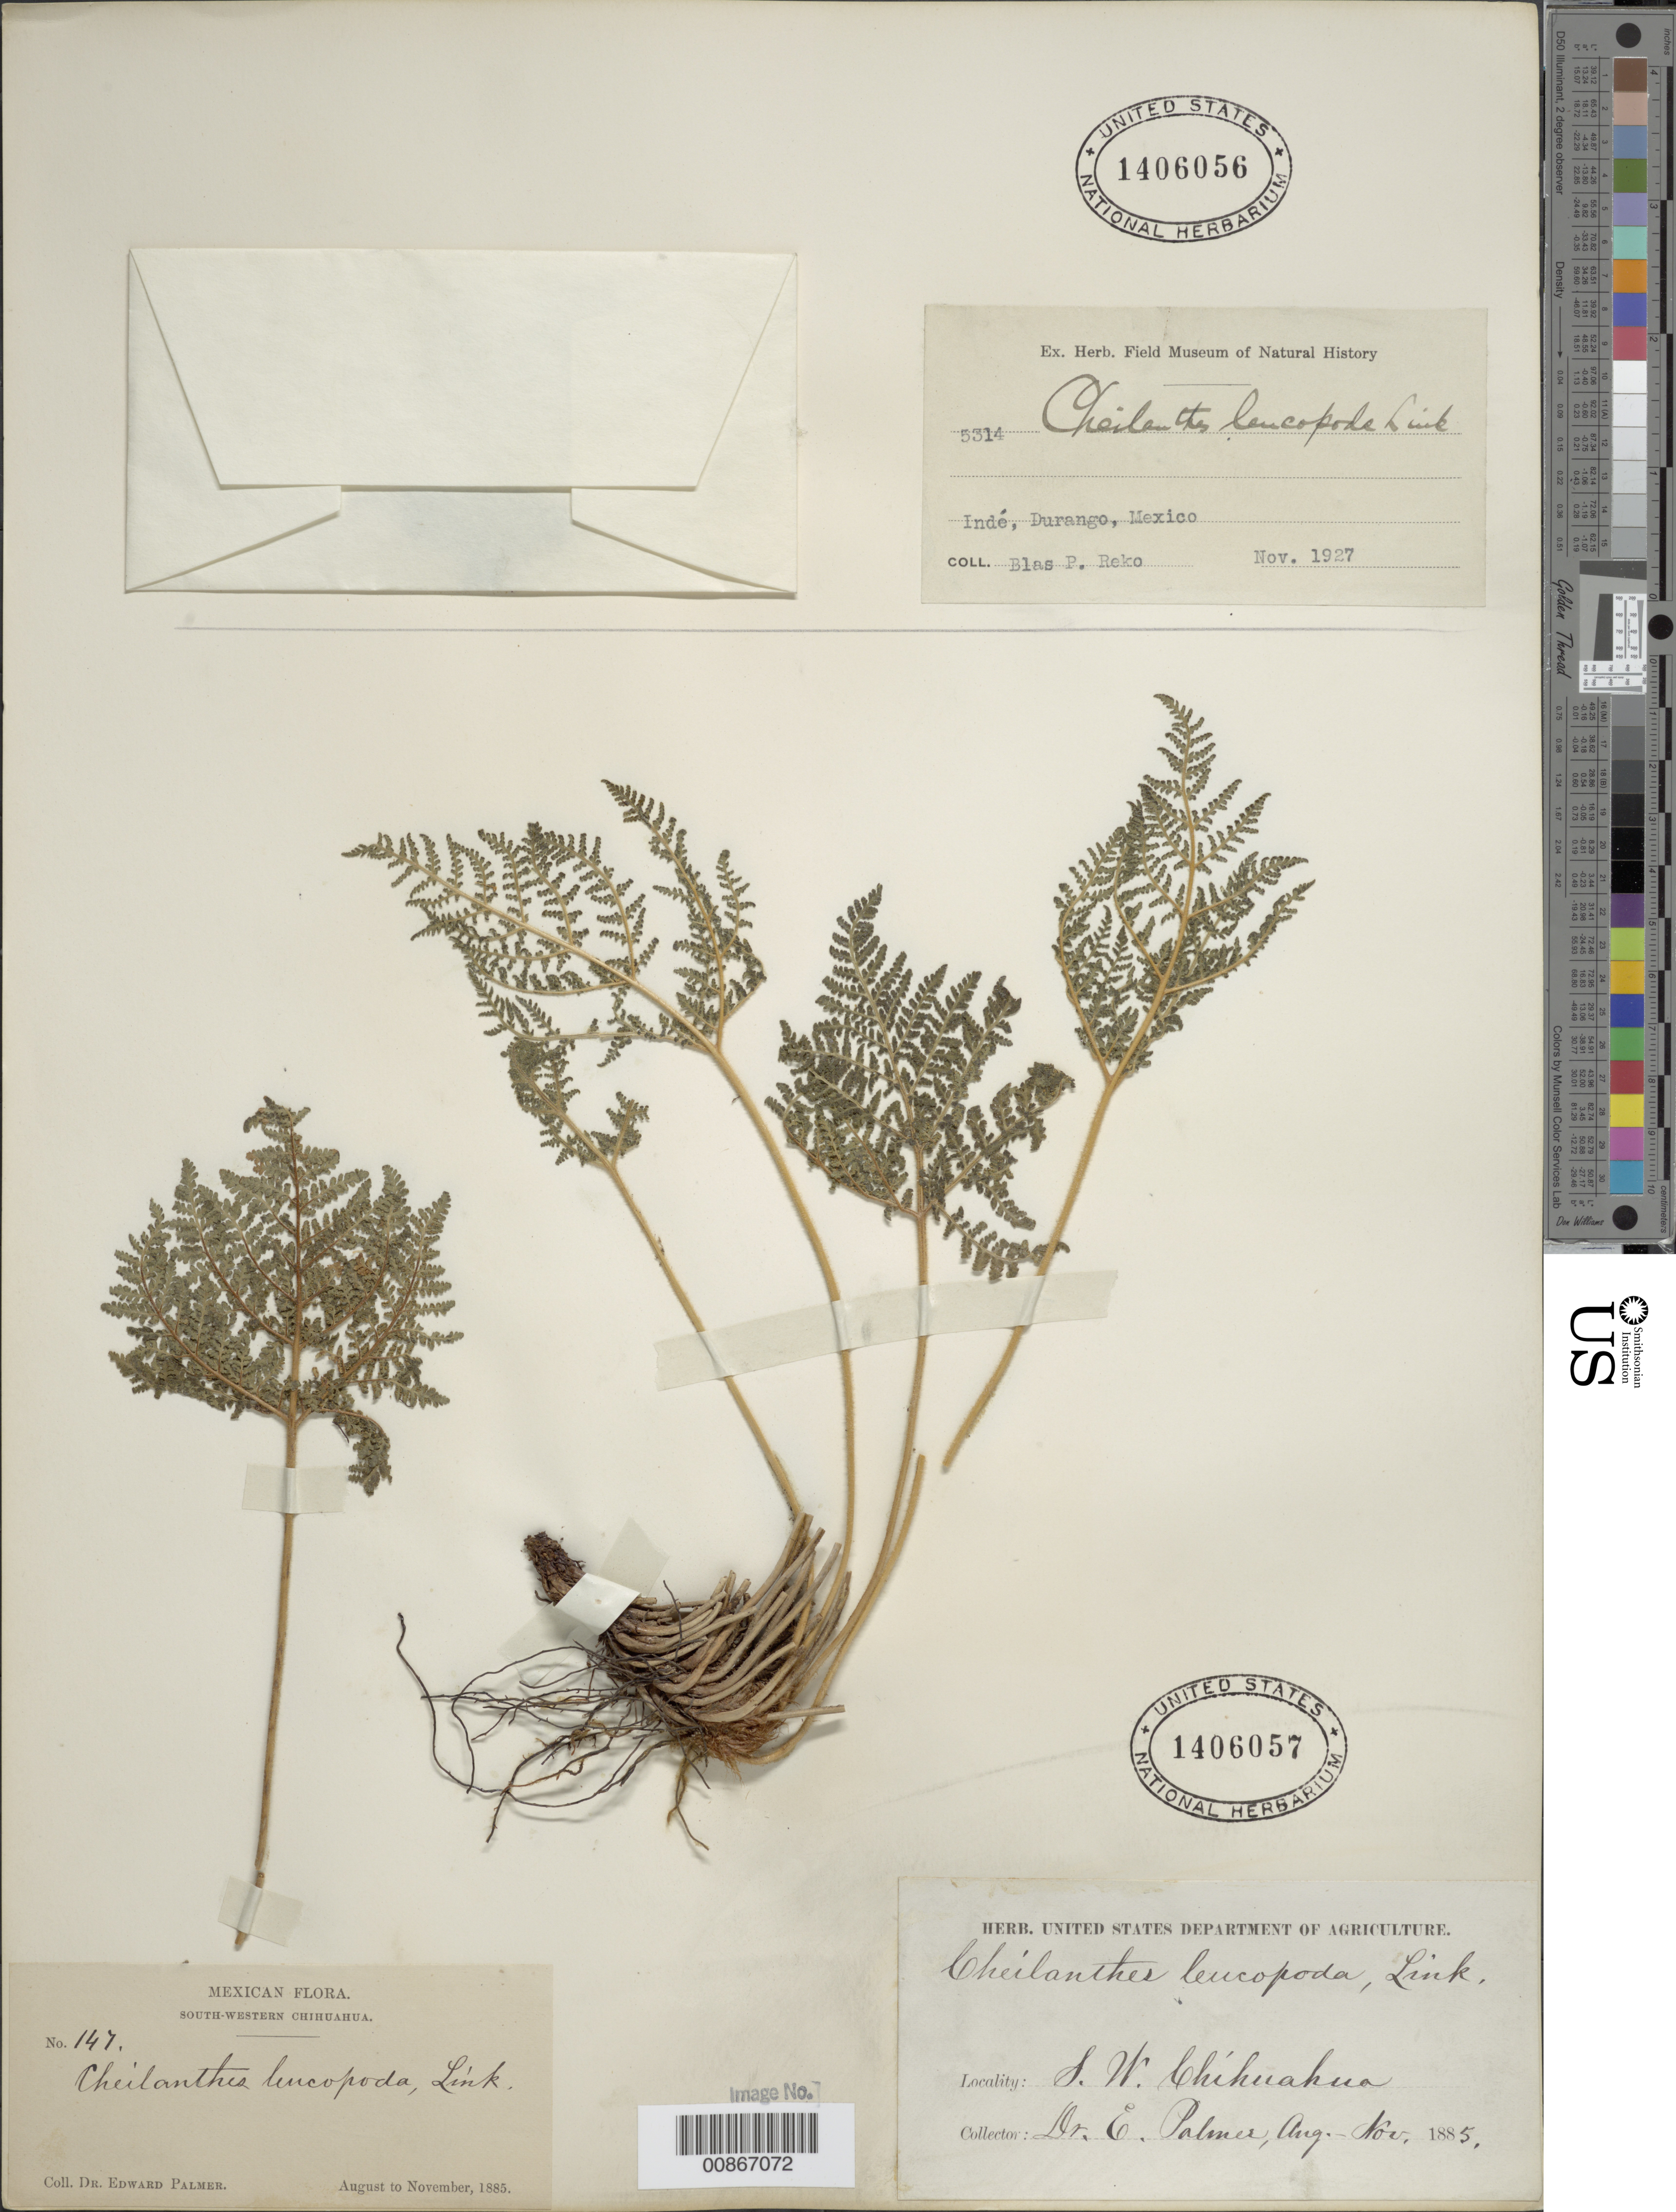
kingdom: Plantae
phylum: Tracheophyta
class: Polypodiopsida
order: Polypodiales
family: Pteridaceae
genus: Cheilanthes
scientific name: Cheilanthes leucopoda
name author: Link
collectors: E. Palmer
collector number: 147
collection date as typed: Aug 1885 to -- Nov 1885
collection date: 1885-08/1885-11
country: Mexico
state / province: Chihuahua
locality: South-Western Chihuahua.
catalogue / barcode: US 1406057